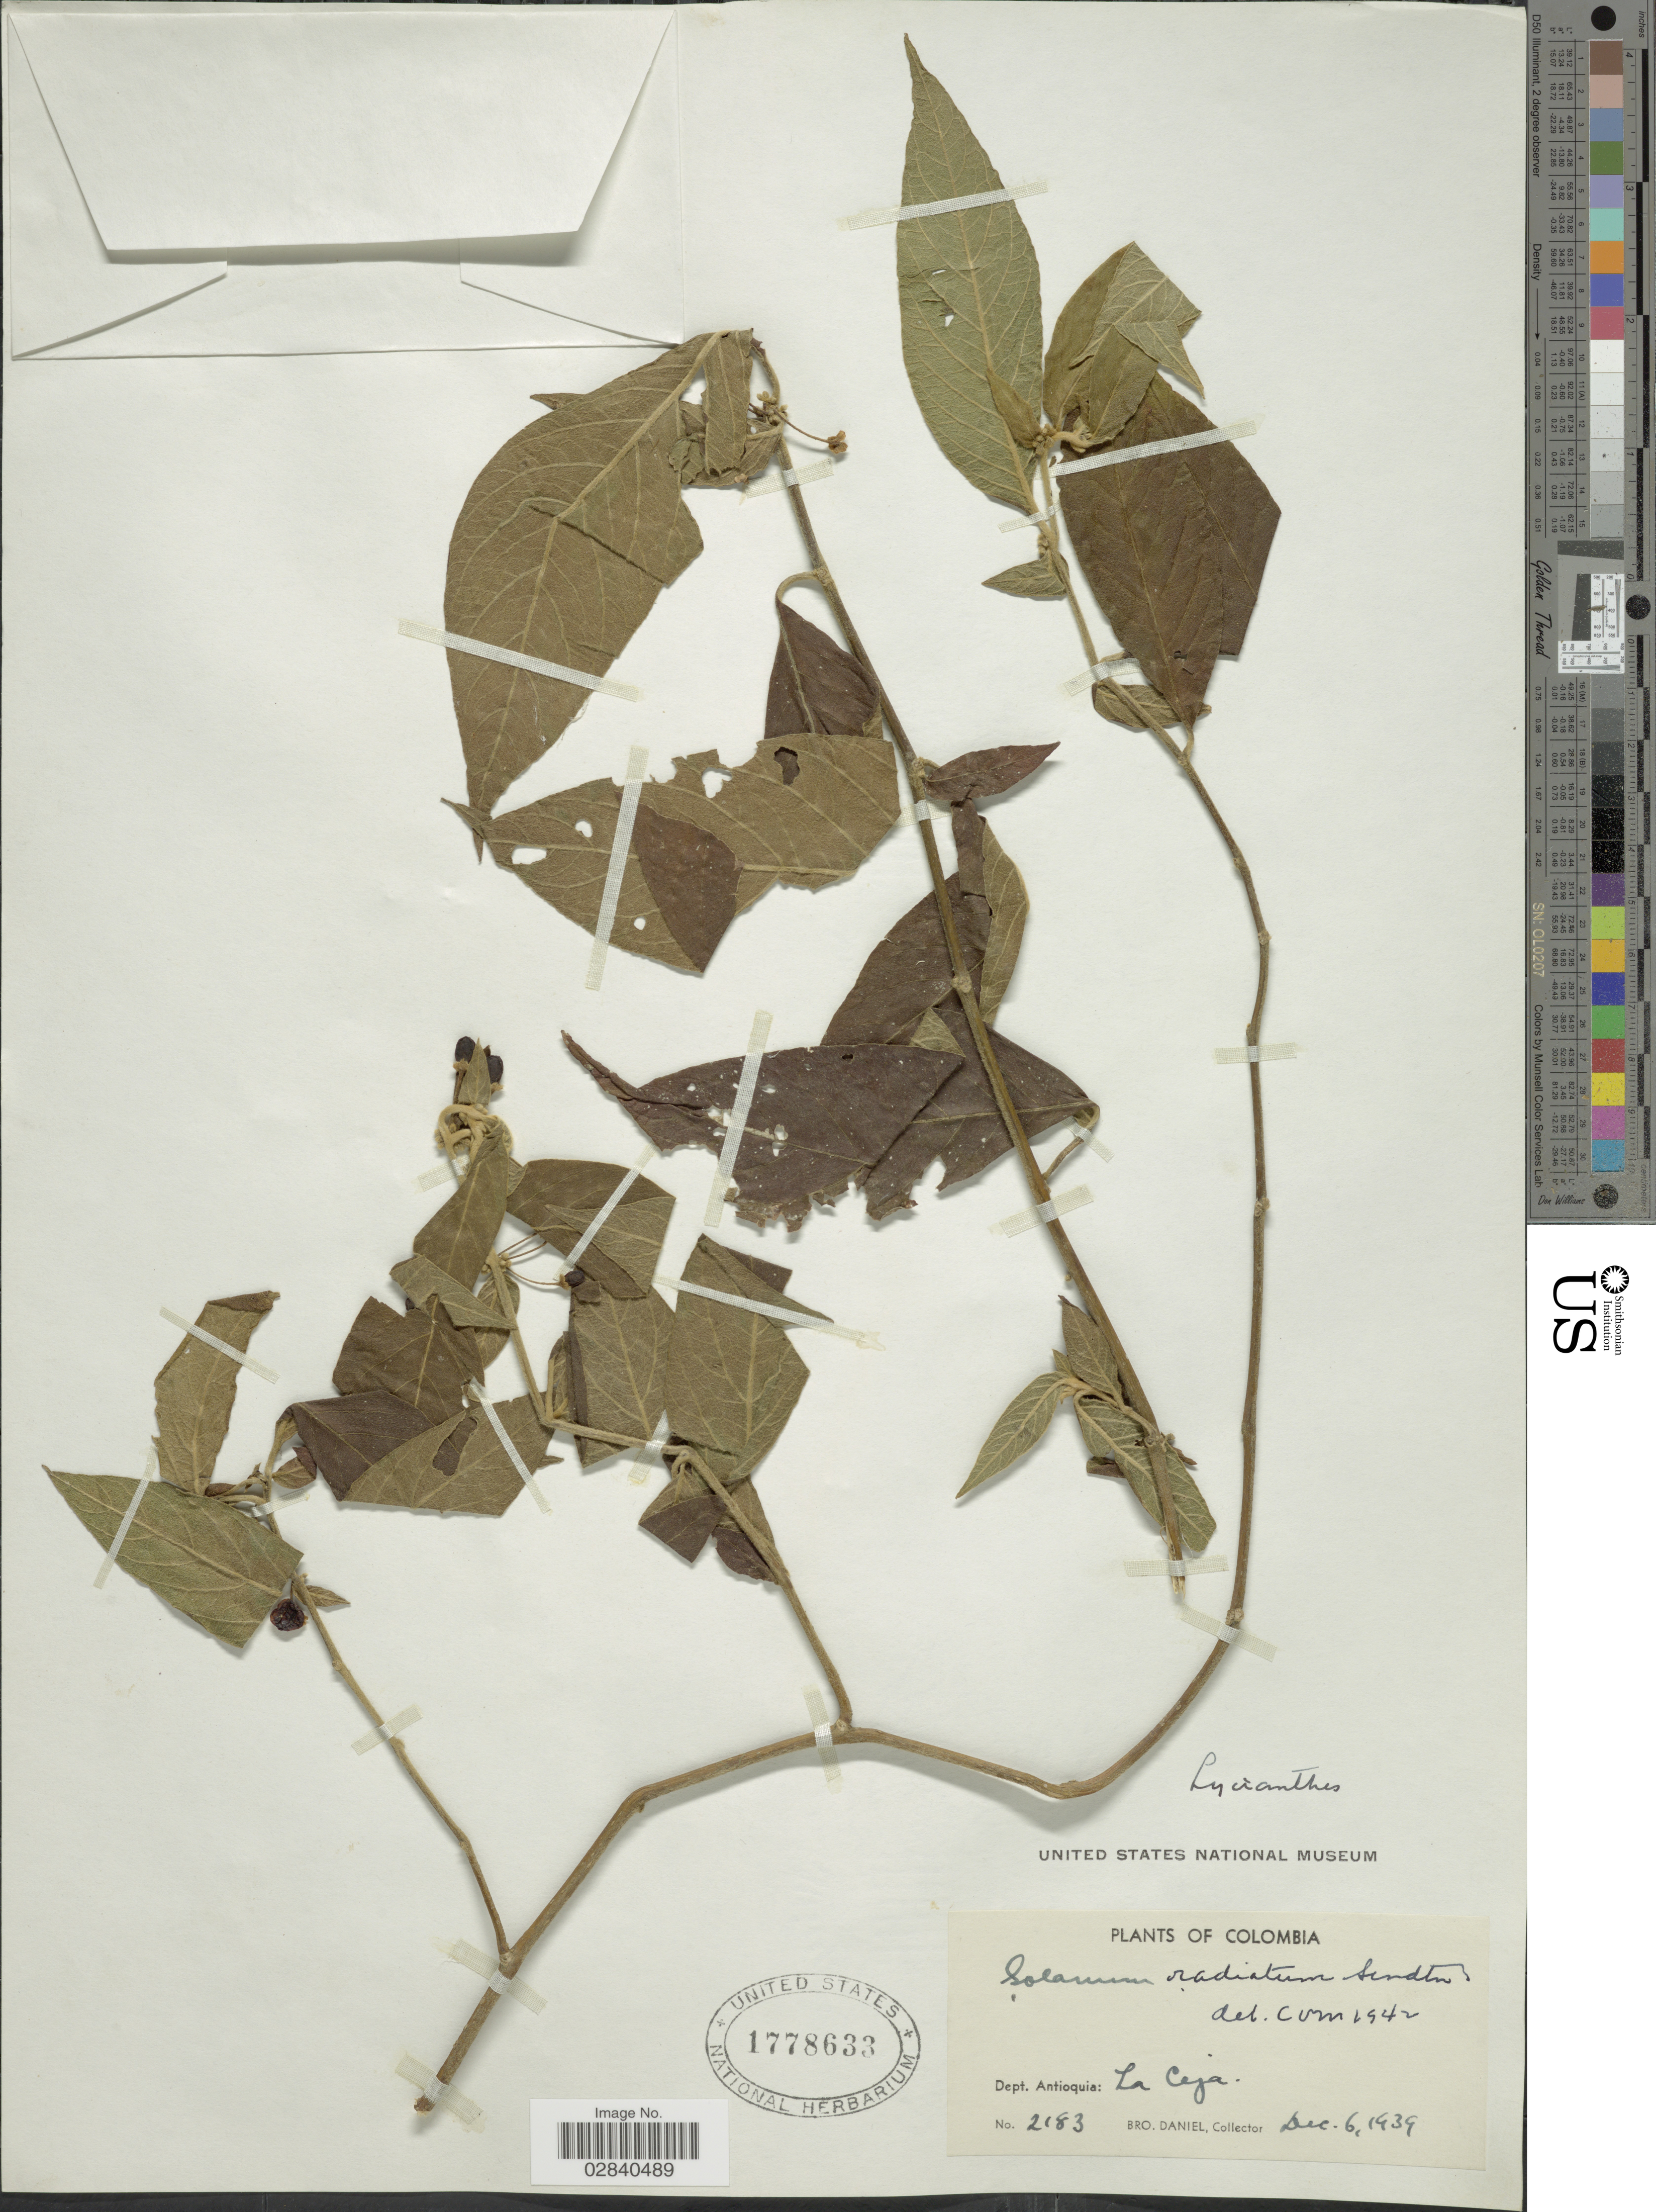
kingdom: Plantae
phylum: Tracheophyta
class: Magnoliopsida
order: Solanales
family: Solanaceae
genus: Lycianthes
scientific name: Lycianthes radiata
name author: (Sendtn.) Bitter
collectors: Bro. Daniel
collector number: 2183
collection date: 1939-12-06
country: Colombia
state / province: Antioquia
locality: Dept. Antioquia: La Ceja.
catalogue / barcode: US 1778633